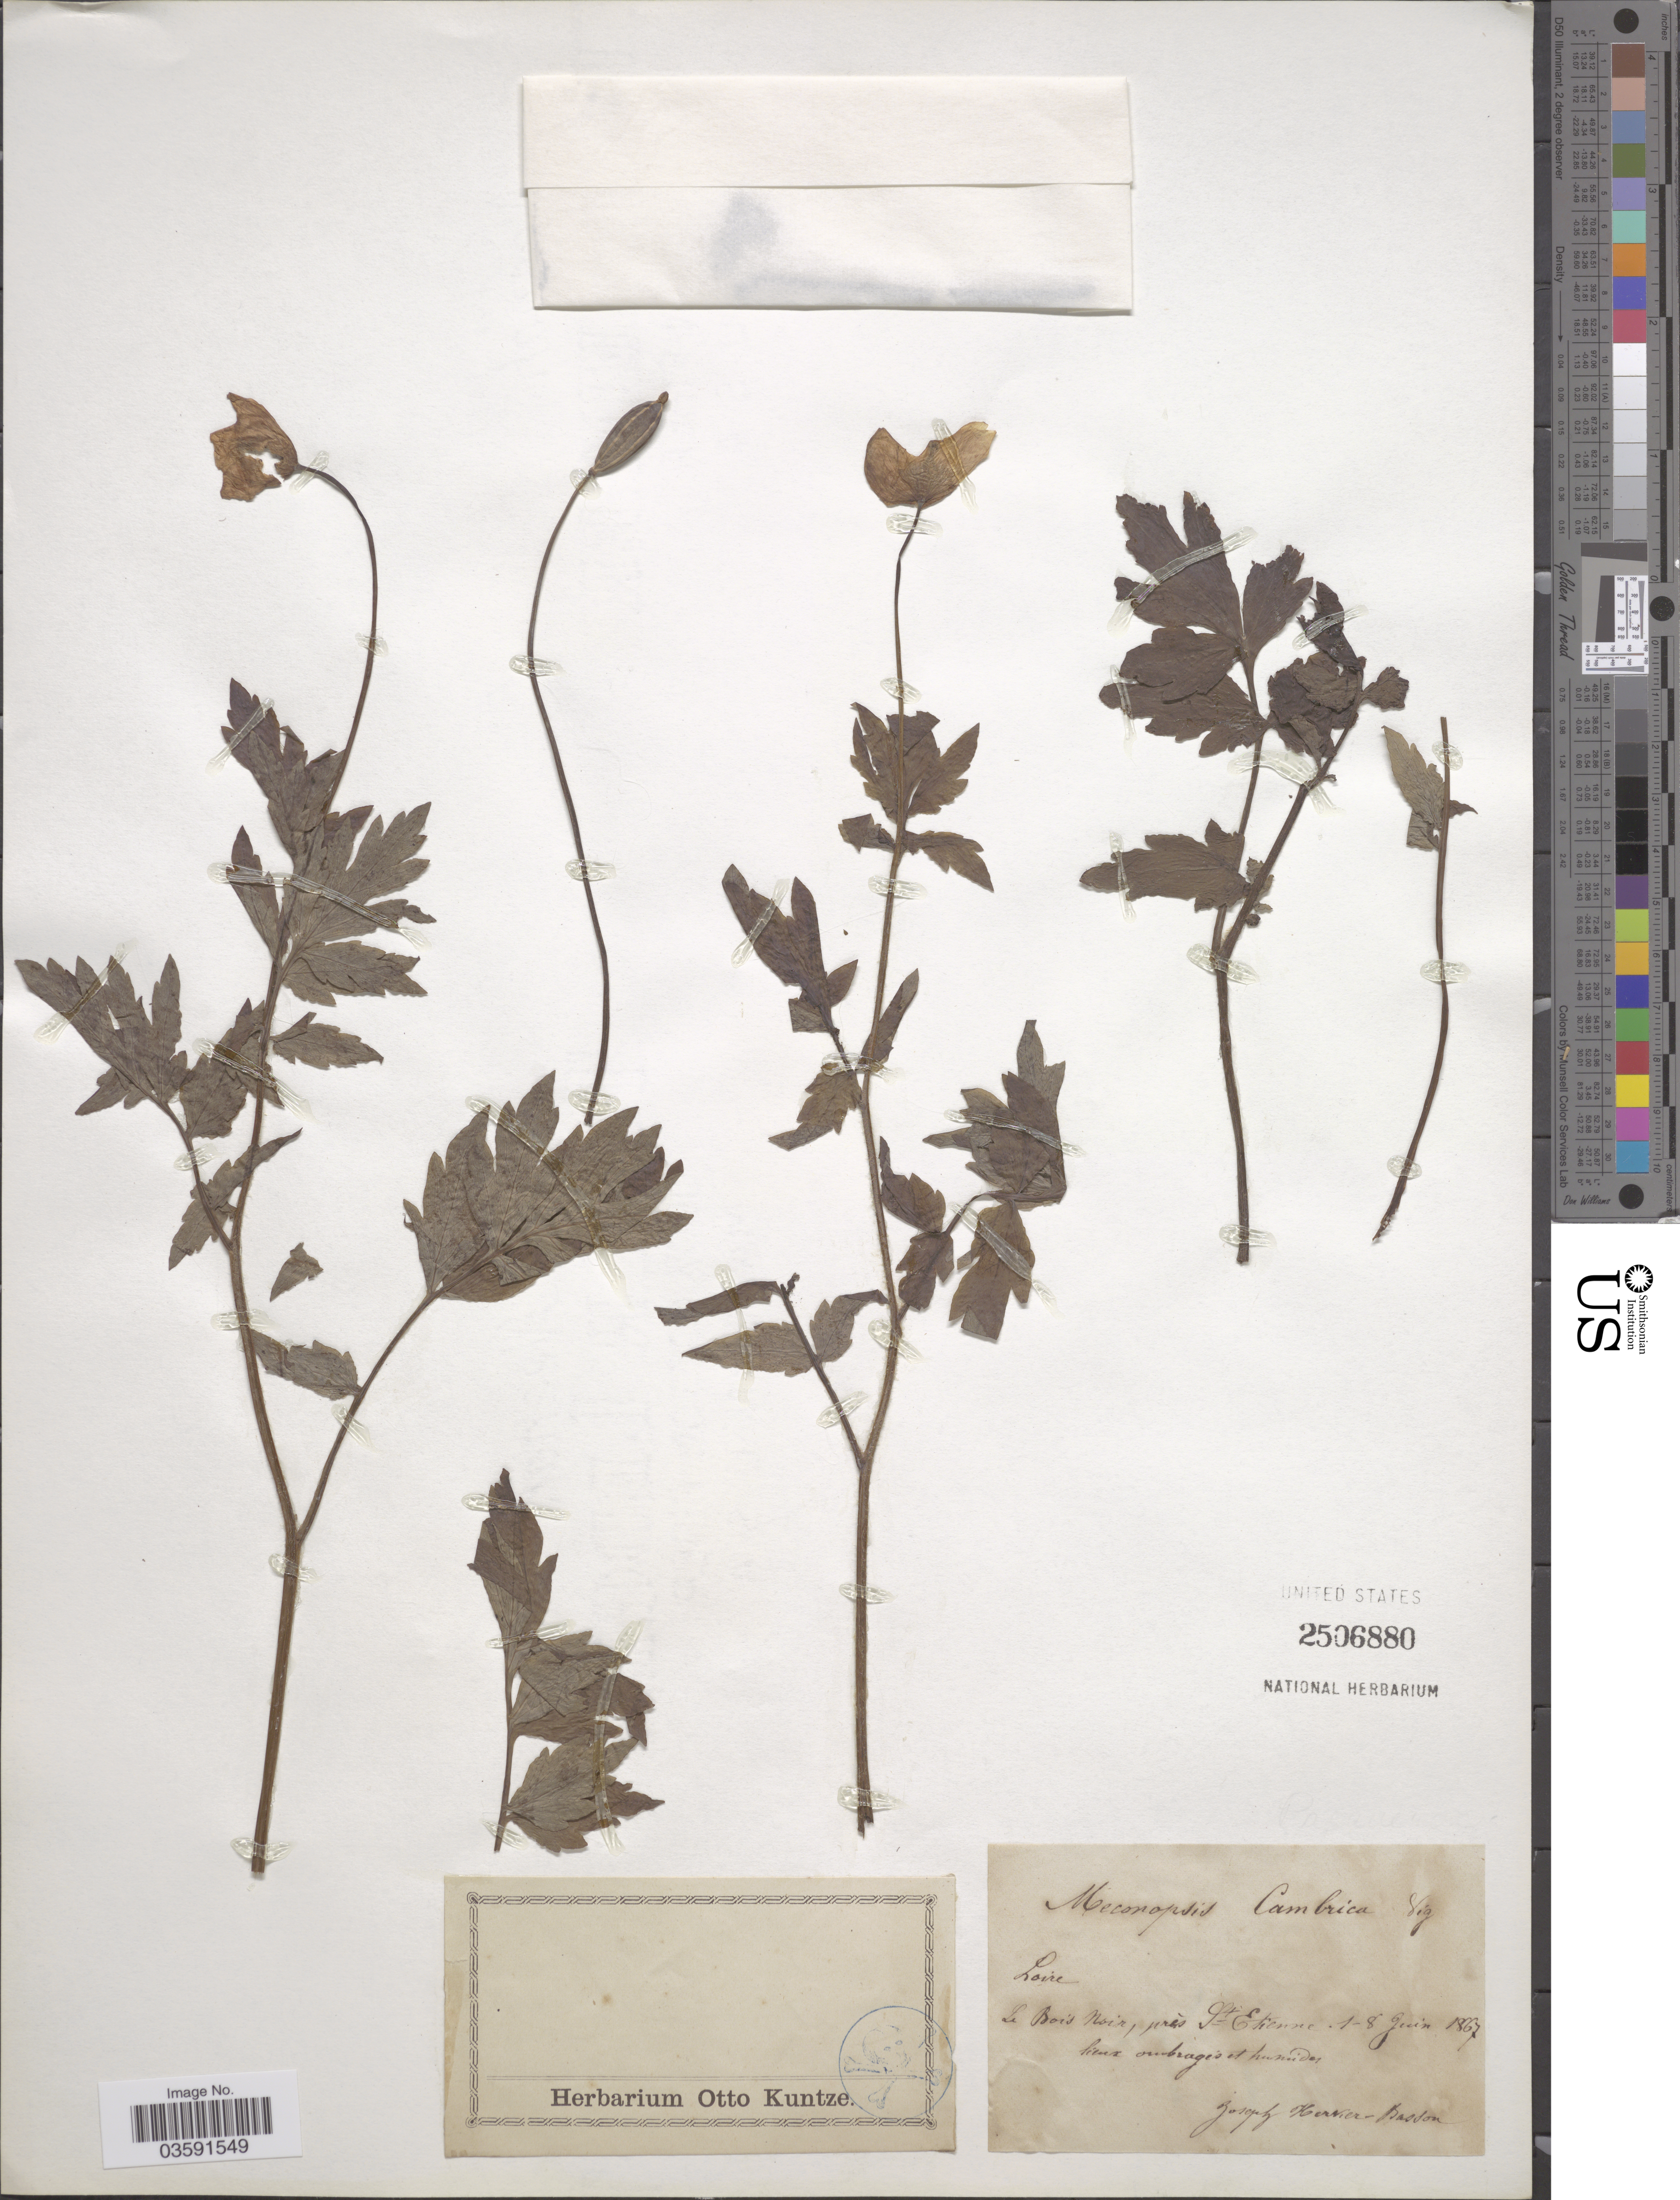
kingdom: Plantae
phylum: Tracheophyta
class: Magnoliopsida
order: Ranunculales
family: Papaveraceae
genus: Papaver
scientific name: Papaver cambricum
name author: L.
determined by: Strong, M. T., (US), Smithsonian Institution - National Museum of Natural History (UNITED STATES)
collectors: J. Hervier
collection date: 1867-06-01/1867-06-08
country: France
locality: Loire. Le Bois Noir, près St Etienne. liuex ombrages et humides.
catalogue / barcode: US 2506880